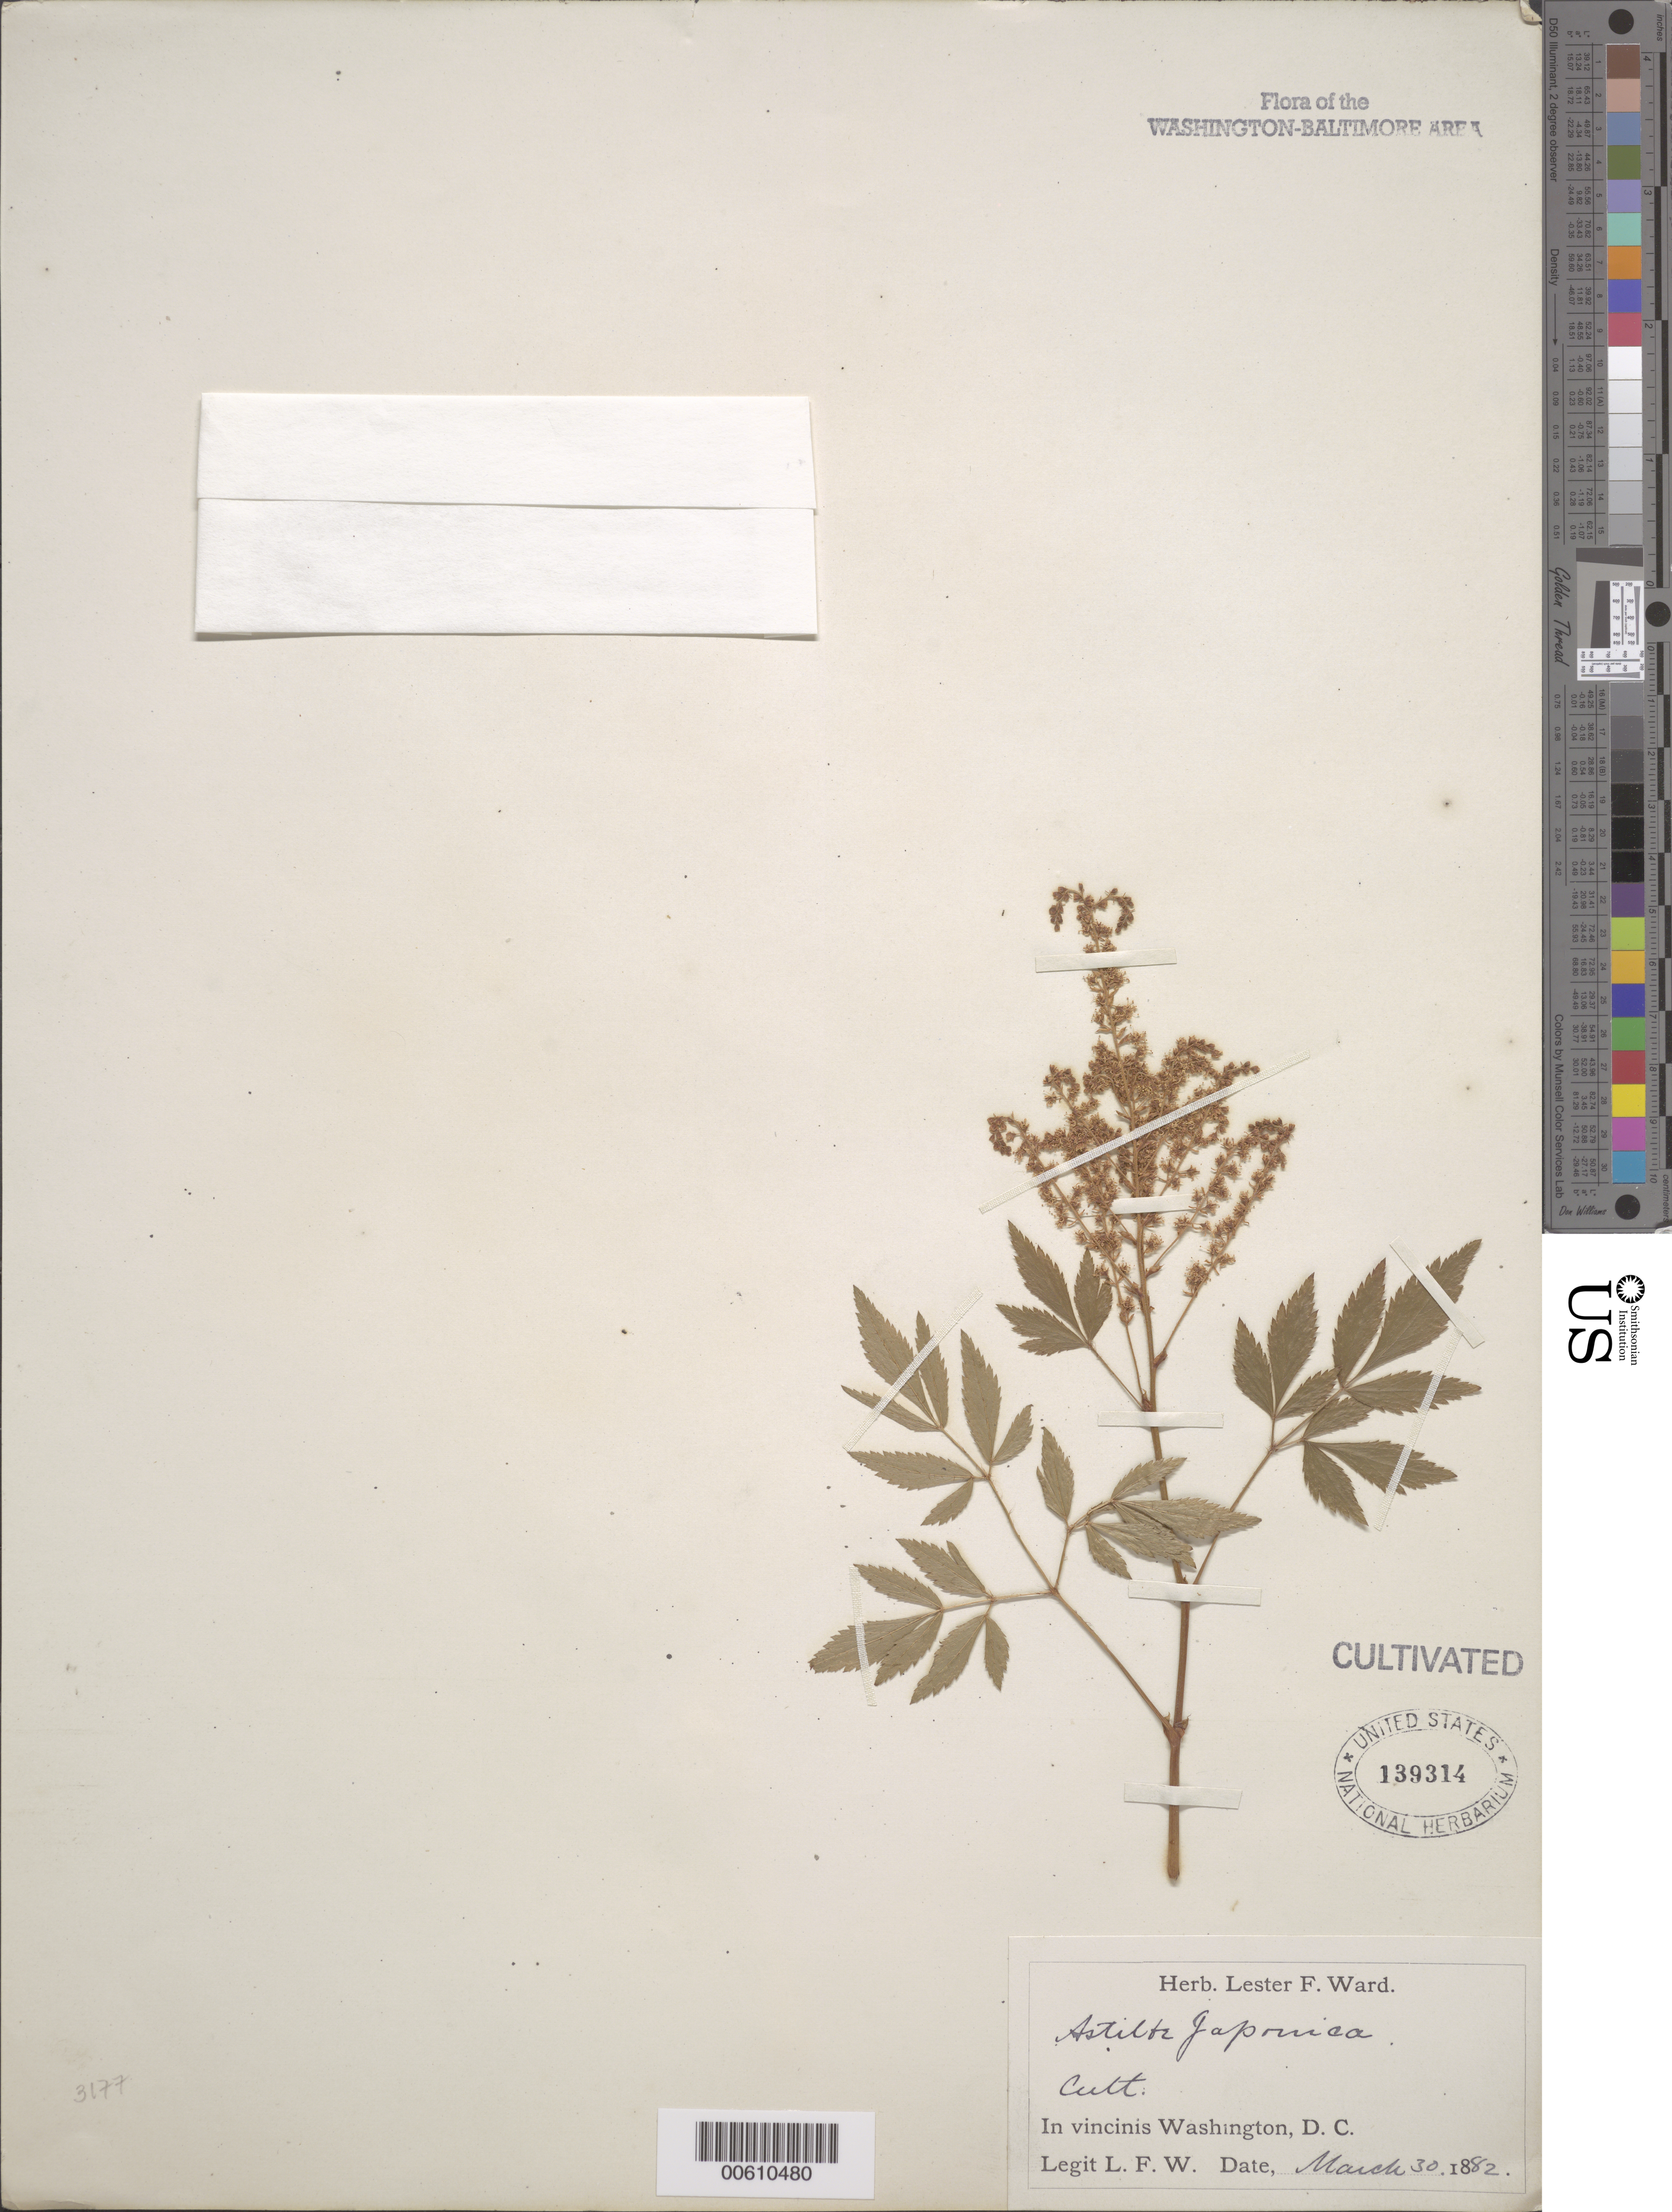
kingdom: Plantae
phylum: Tracheophyta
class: Magnoliopsida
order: Saxifragales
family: Saxifragaceae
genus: Astilbe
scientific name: Astilbe japonica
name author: (C. Morren & Decne.) A. Gray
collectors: L. F. Ward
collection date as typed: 30 Mar 1882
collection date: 1882-03-30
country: United States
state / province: District of Columbia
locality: Washington DC area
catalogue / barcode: US 139314